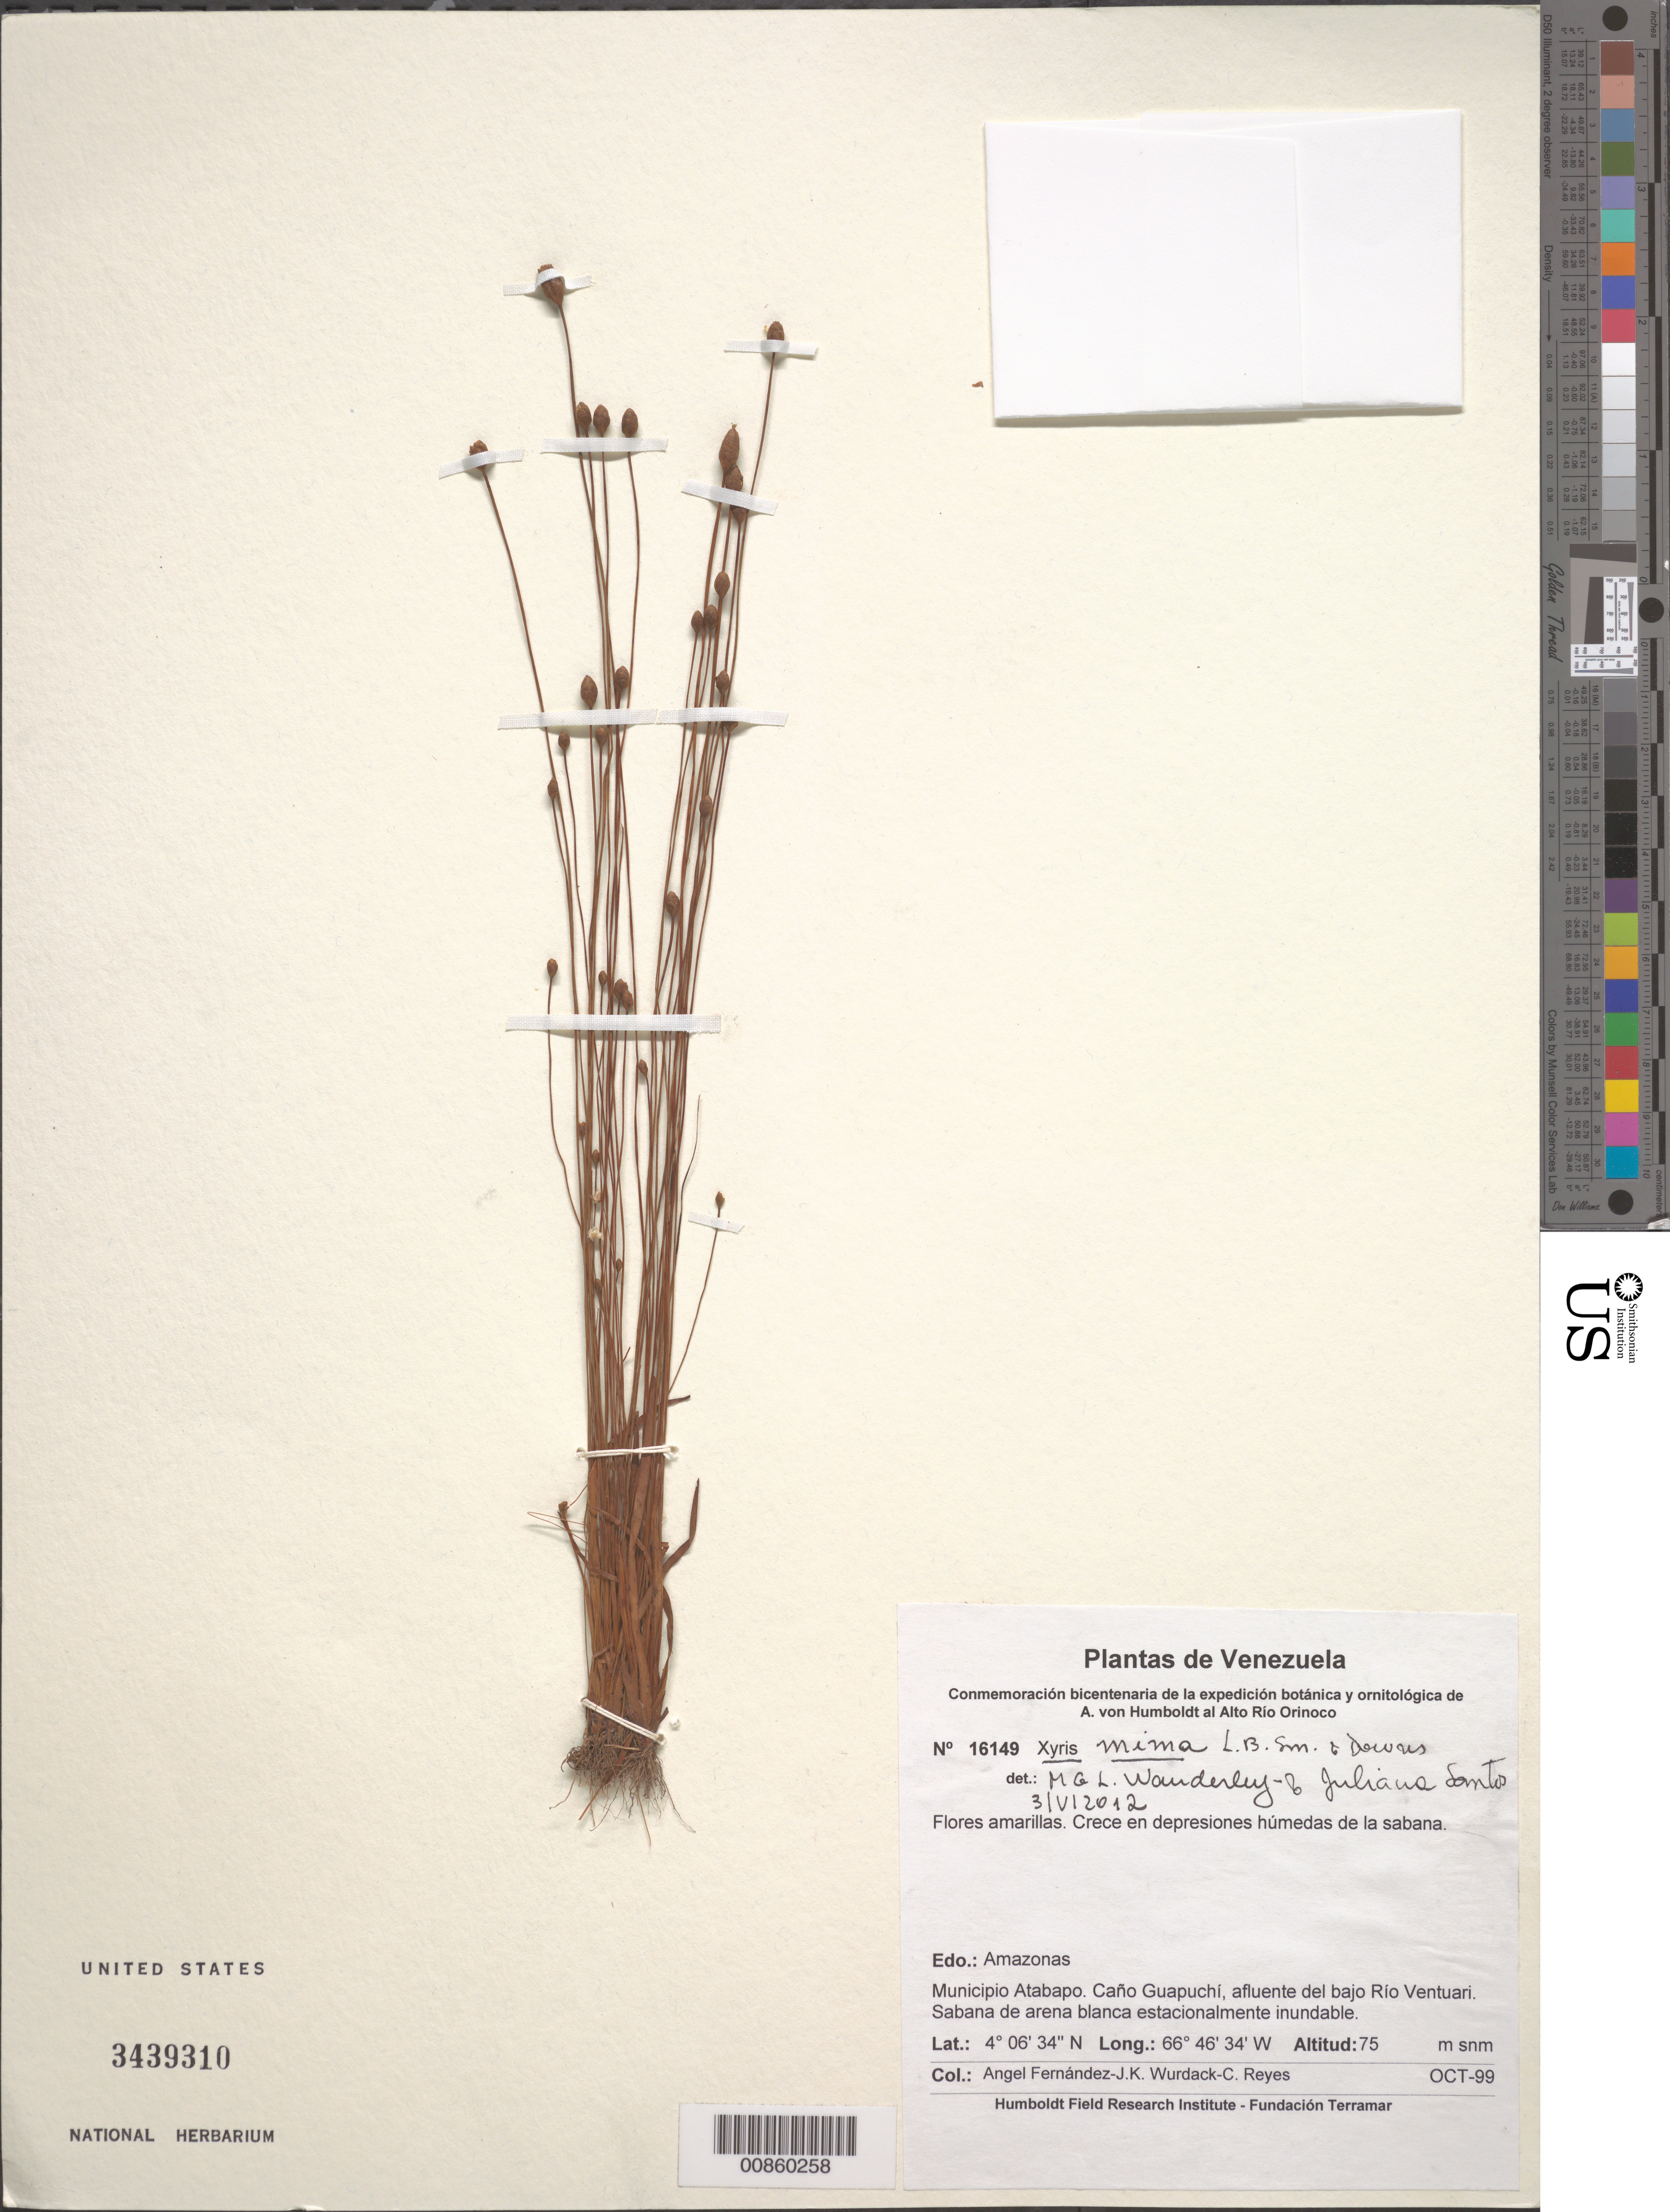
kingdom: Plantae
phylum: Tracheophyta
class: Liliopsida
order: Poales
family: Xyridaceae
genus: Xyris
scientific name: Xyris sp.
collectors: A. Fernández, K. Wurdack & C. Reyes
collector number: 16149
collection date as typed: Oct-99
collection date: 1999-10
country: Venezuela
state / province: Amazonas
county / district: Atabapo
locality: Caño Guapuchi, affluente del bajo Río Ventuari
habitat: Sabana de arena blanca estacionalmente inundable. Crece en depresiones húmedas de la sabana.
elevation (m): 75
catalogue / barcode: US 3439310